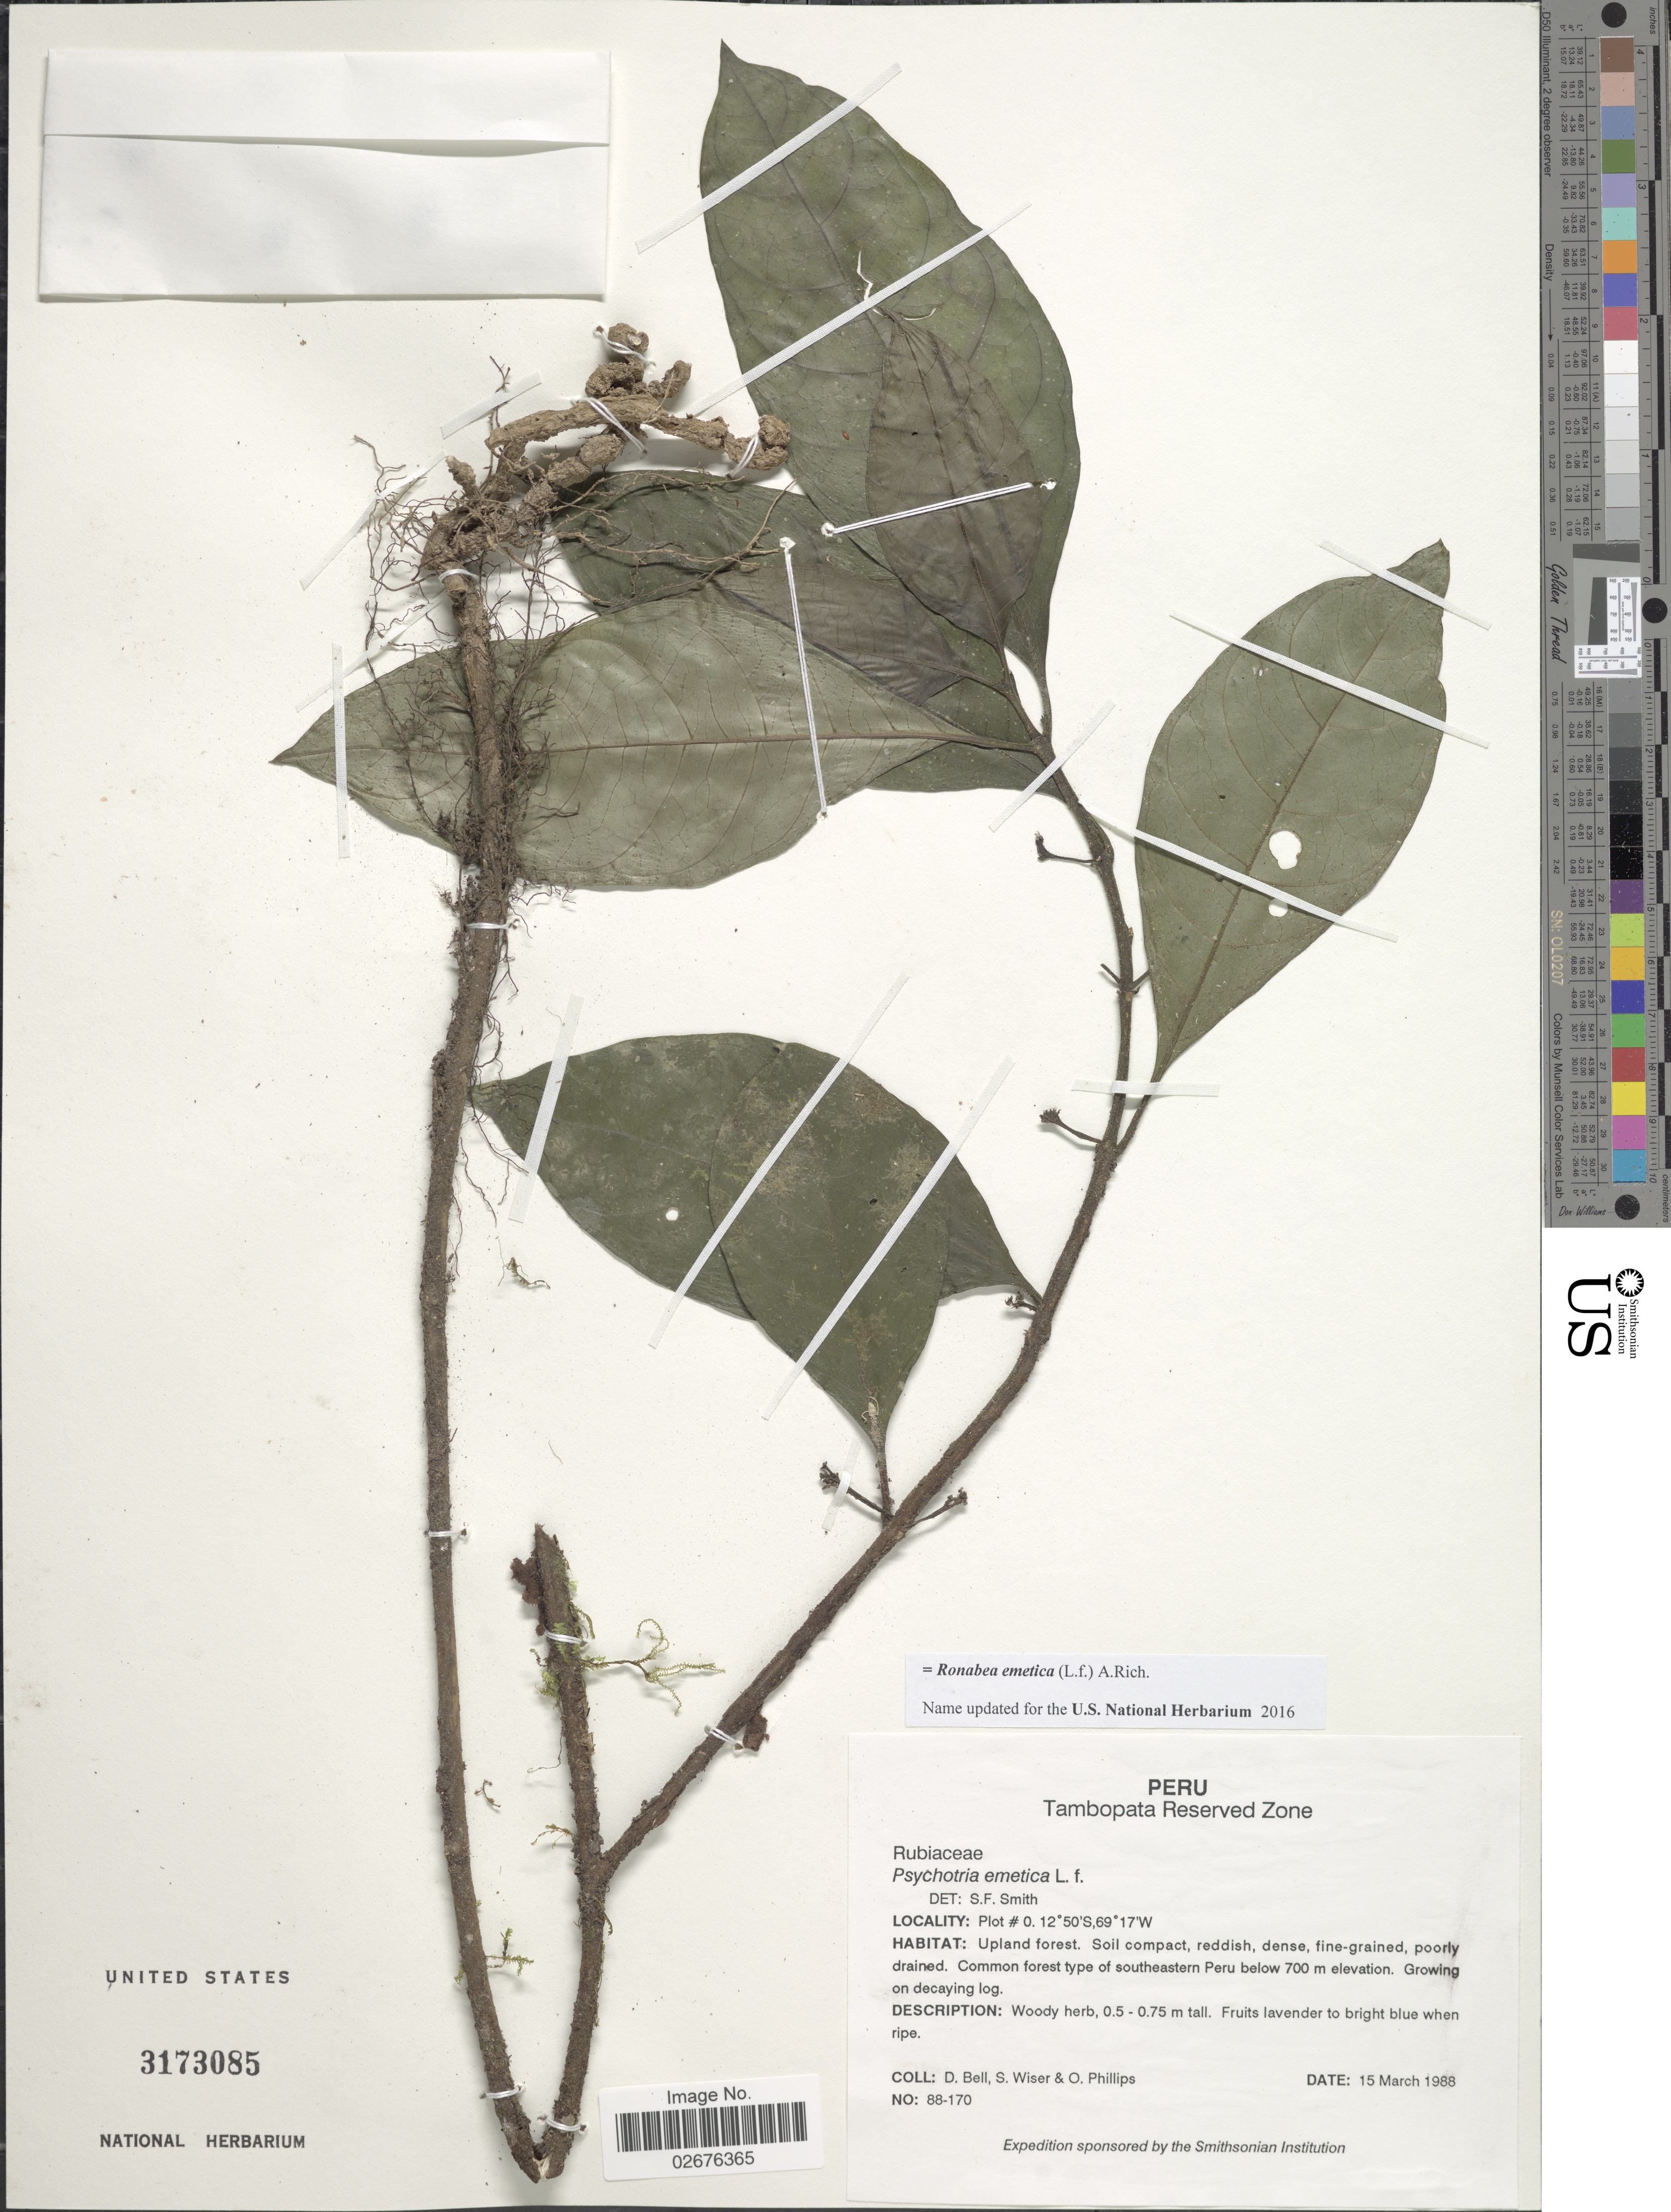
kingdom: Plantae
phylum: Tracheophyta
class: Magnoliopsida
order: Gentianales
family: Rubiaceae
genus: Ronabea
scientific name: Ronabea emetica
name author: (L. f.) A. Rich.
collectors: D. A. Bell, S. Wiser & O. Phillips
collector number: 88-170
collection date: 1988-03-15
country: Peru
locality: Tambopata Reserved Zone. Plot #0.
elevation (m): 700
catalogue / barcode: US 3173085